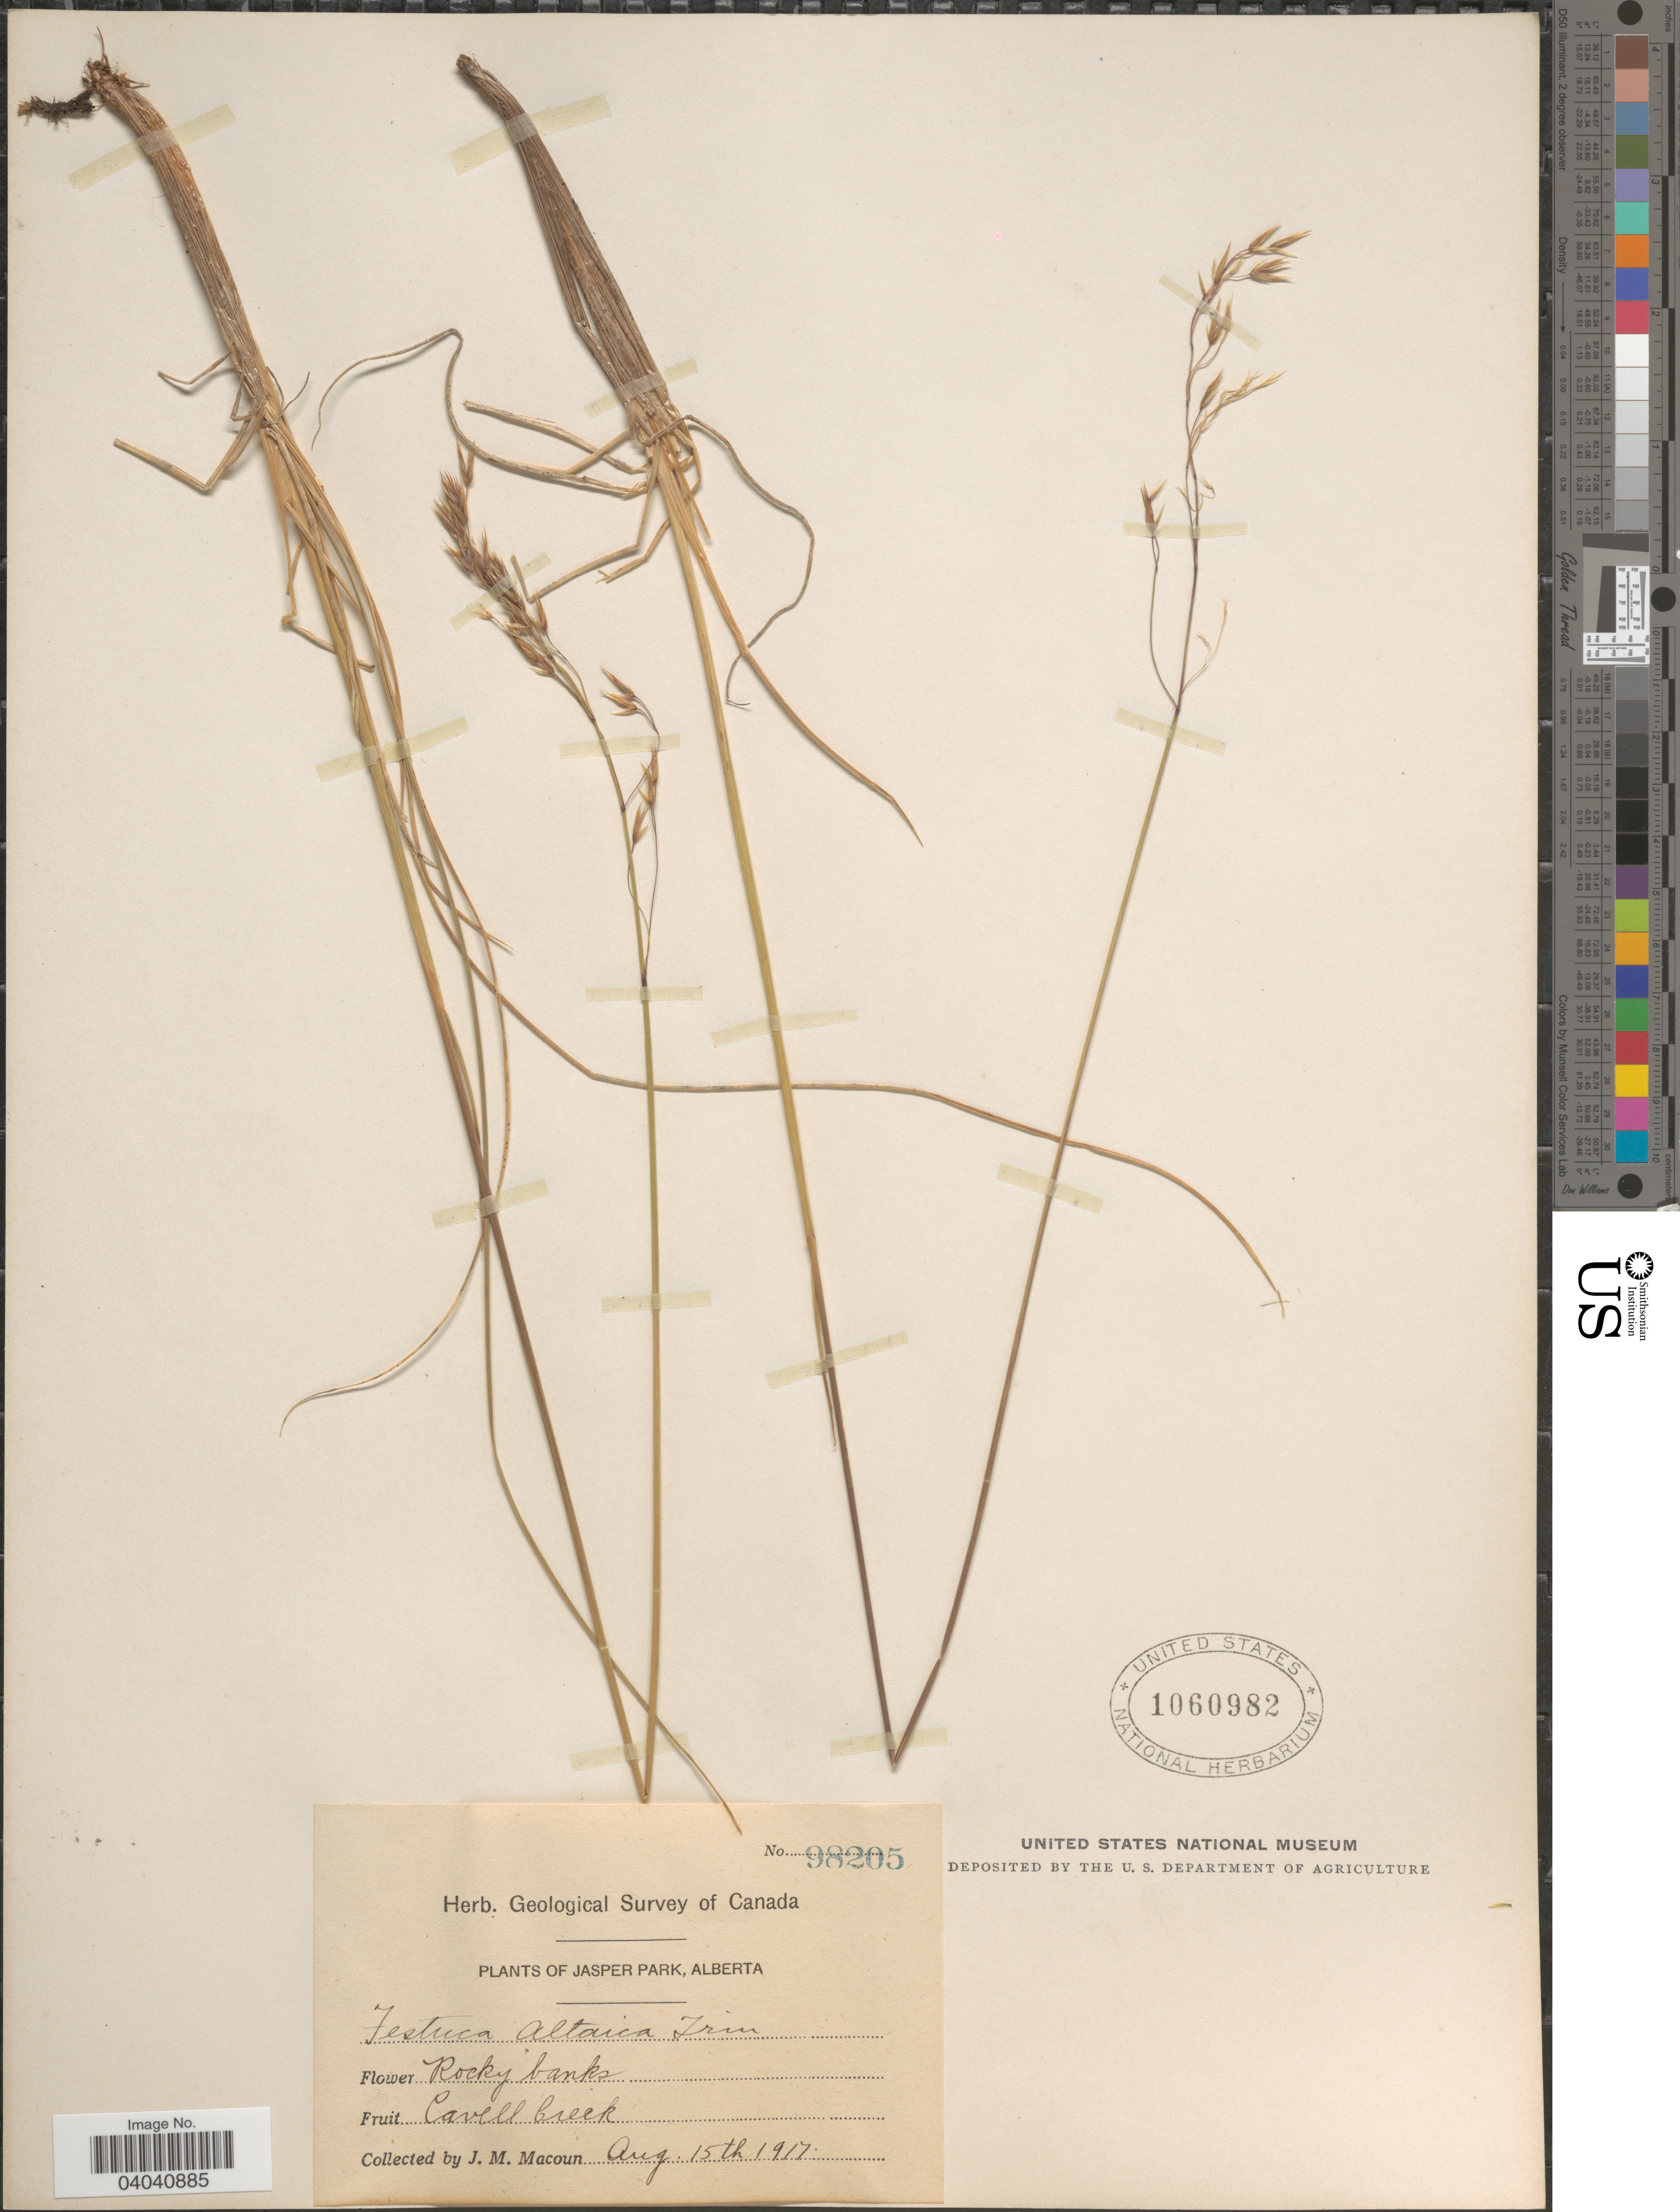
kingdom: Plantae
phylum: Tracheophyta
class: Liliopsida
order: Poales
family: Poaceae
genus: Festuca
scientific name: Festuca altaica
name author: Trin.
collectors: J. M. Macoun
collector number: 98205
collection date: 1917-08-15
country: Canada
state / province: Alberta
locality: Jasper Park. Cavell Creek.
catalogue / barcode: US 1060982